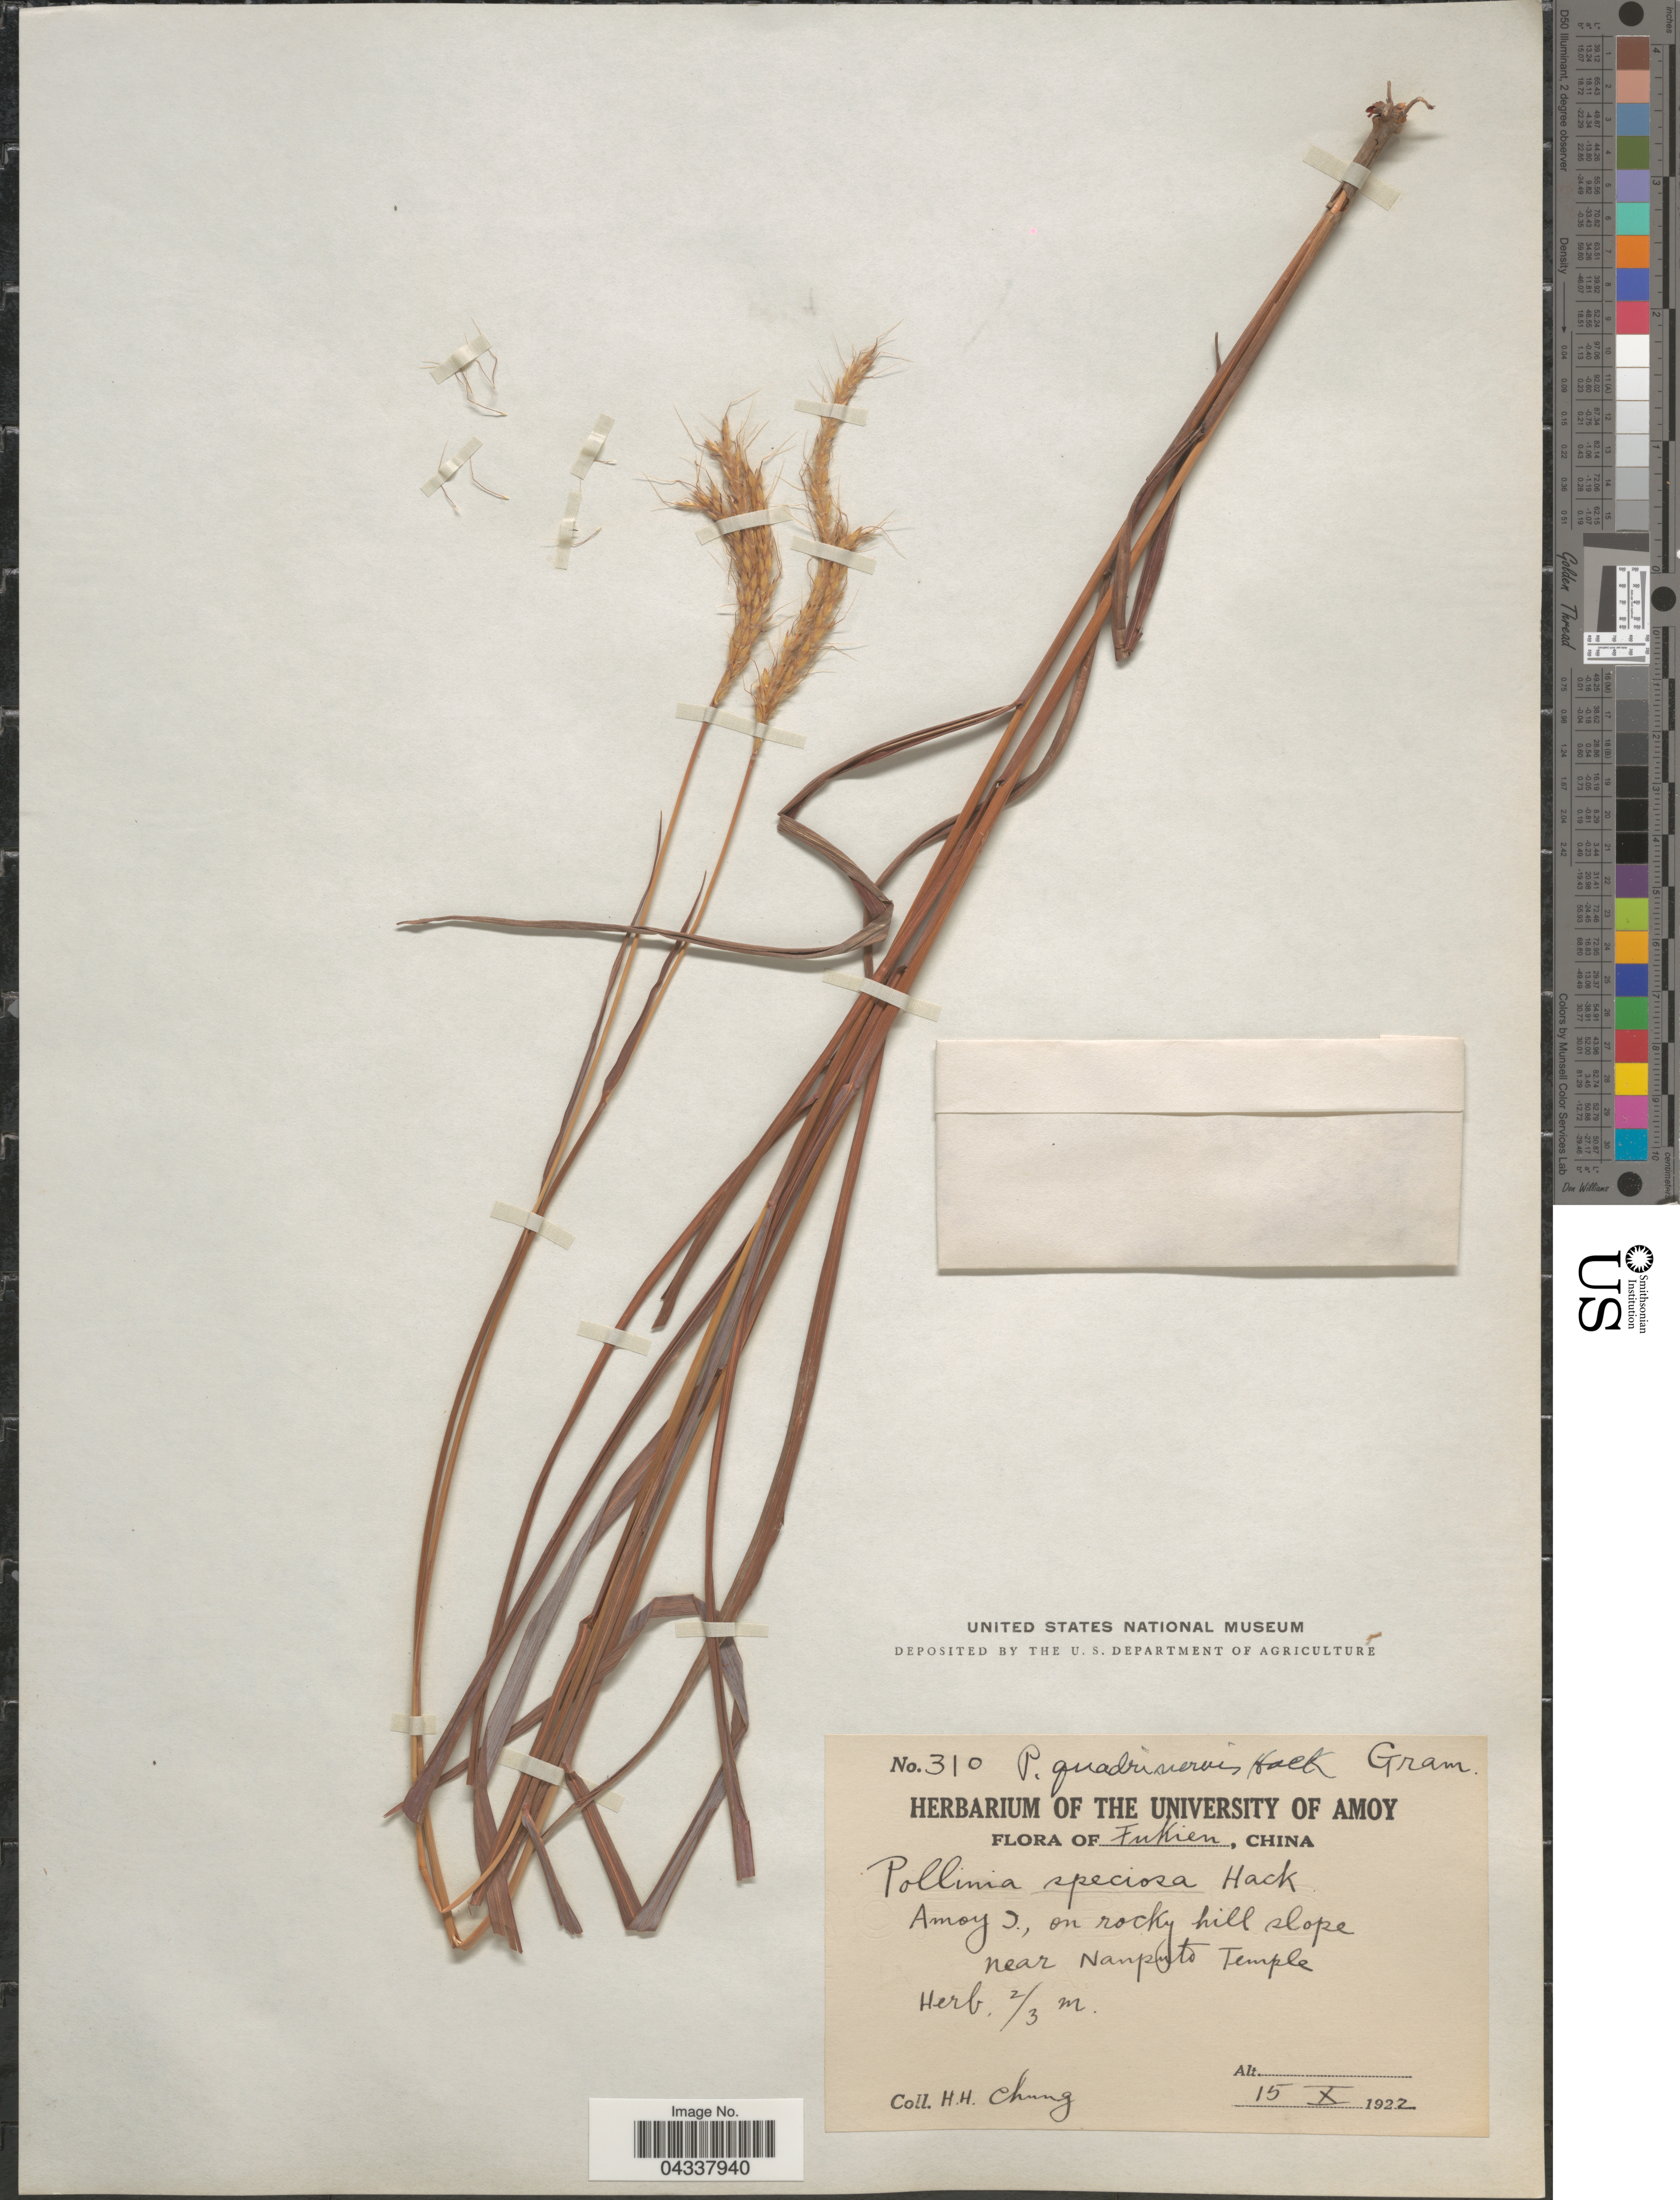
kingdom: Plantae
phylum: Tracheophyta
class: Liliopsida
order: Poales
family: Poaceae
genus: Pseudopogonatherum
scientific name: Pseudopogonatherum quadrinerve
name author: (Hack.) Ohwi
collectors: H. Chung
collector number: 310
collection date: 1922-10-15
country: China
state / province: Fujian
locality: Fukien. Amoy I., on rocky hill slope near Nanputo Temple.